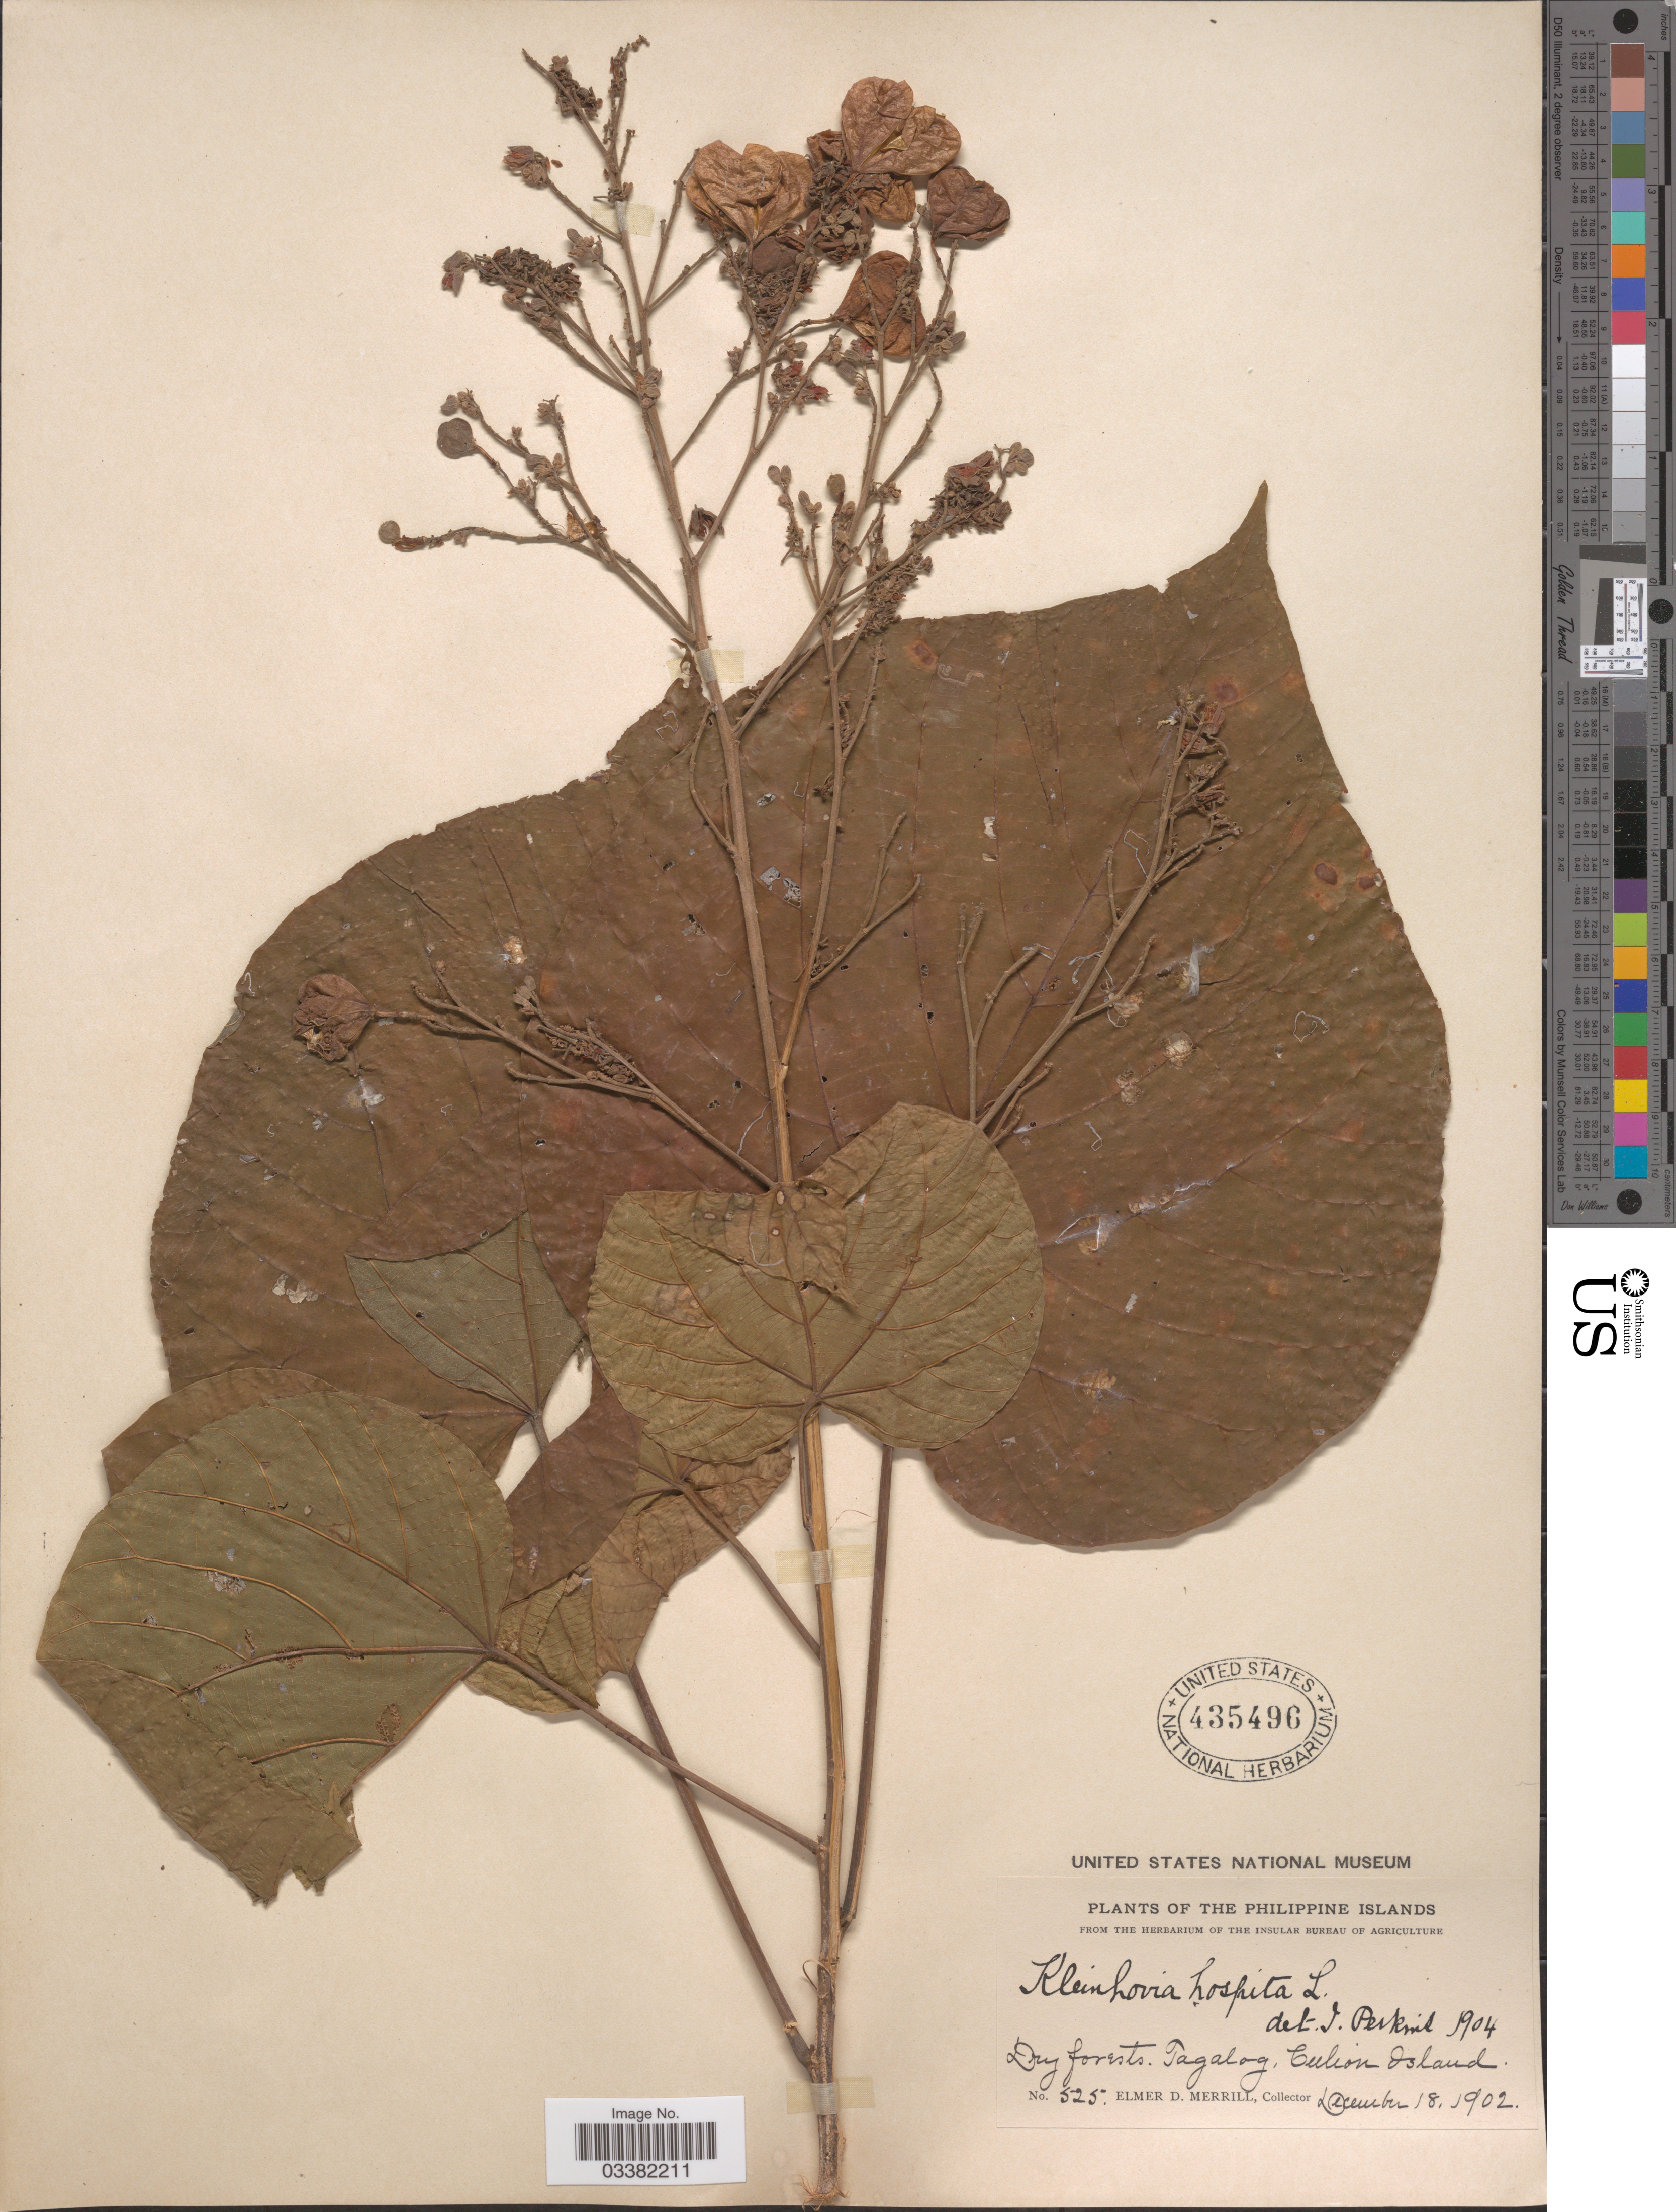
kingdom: Plantae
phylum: Tracheophyta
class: Magnoliopsida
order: Malvales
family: Malvaceae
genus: Kleinhovia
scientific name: Kleinhovia hospita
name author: L.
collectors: E. D. Merrill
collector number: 525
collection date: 1902-12-18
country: Philippines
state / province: Mimaropa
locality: Tagalog, Culion Island.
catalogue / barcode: US 435496